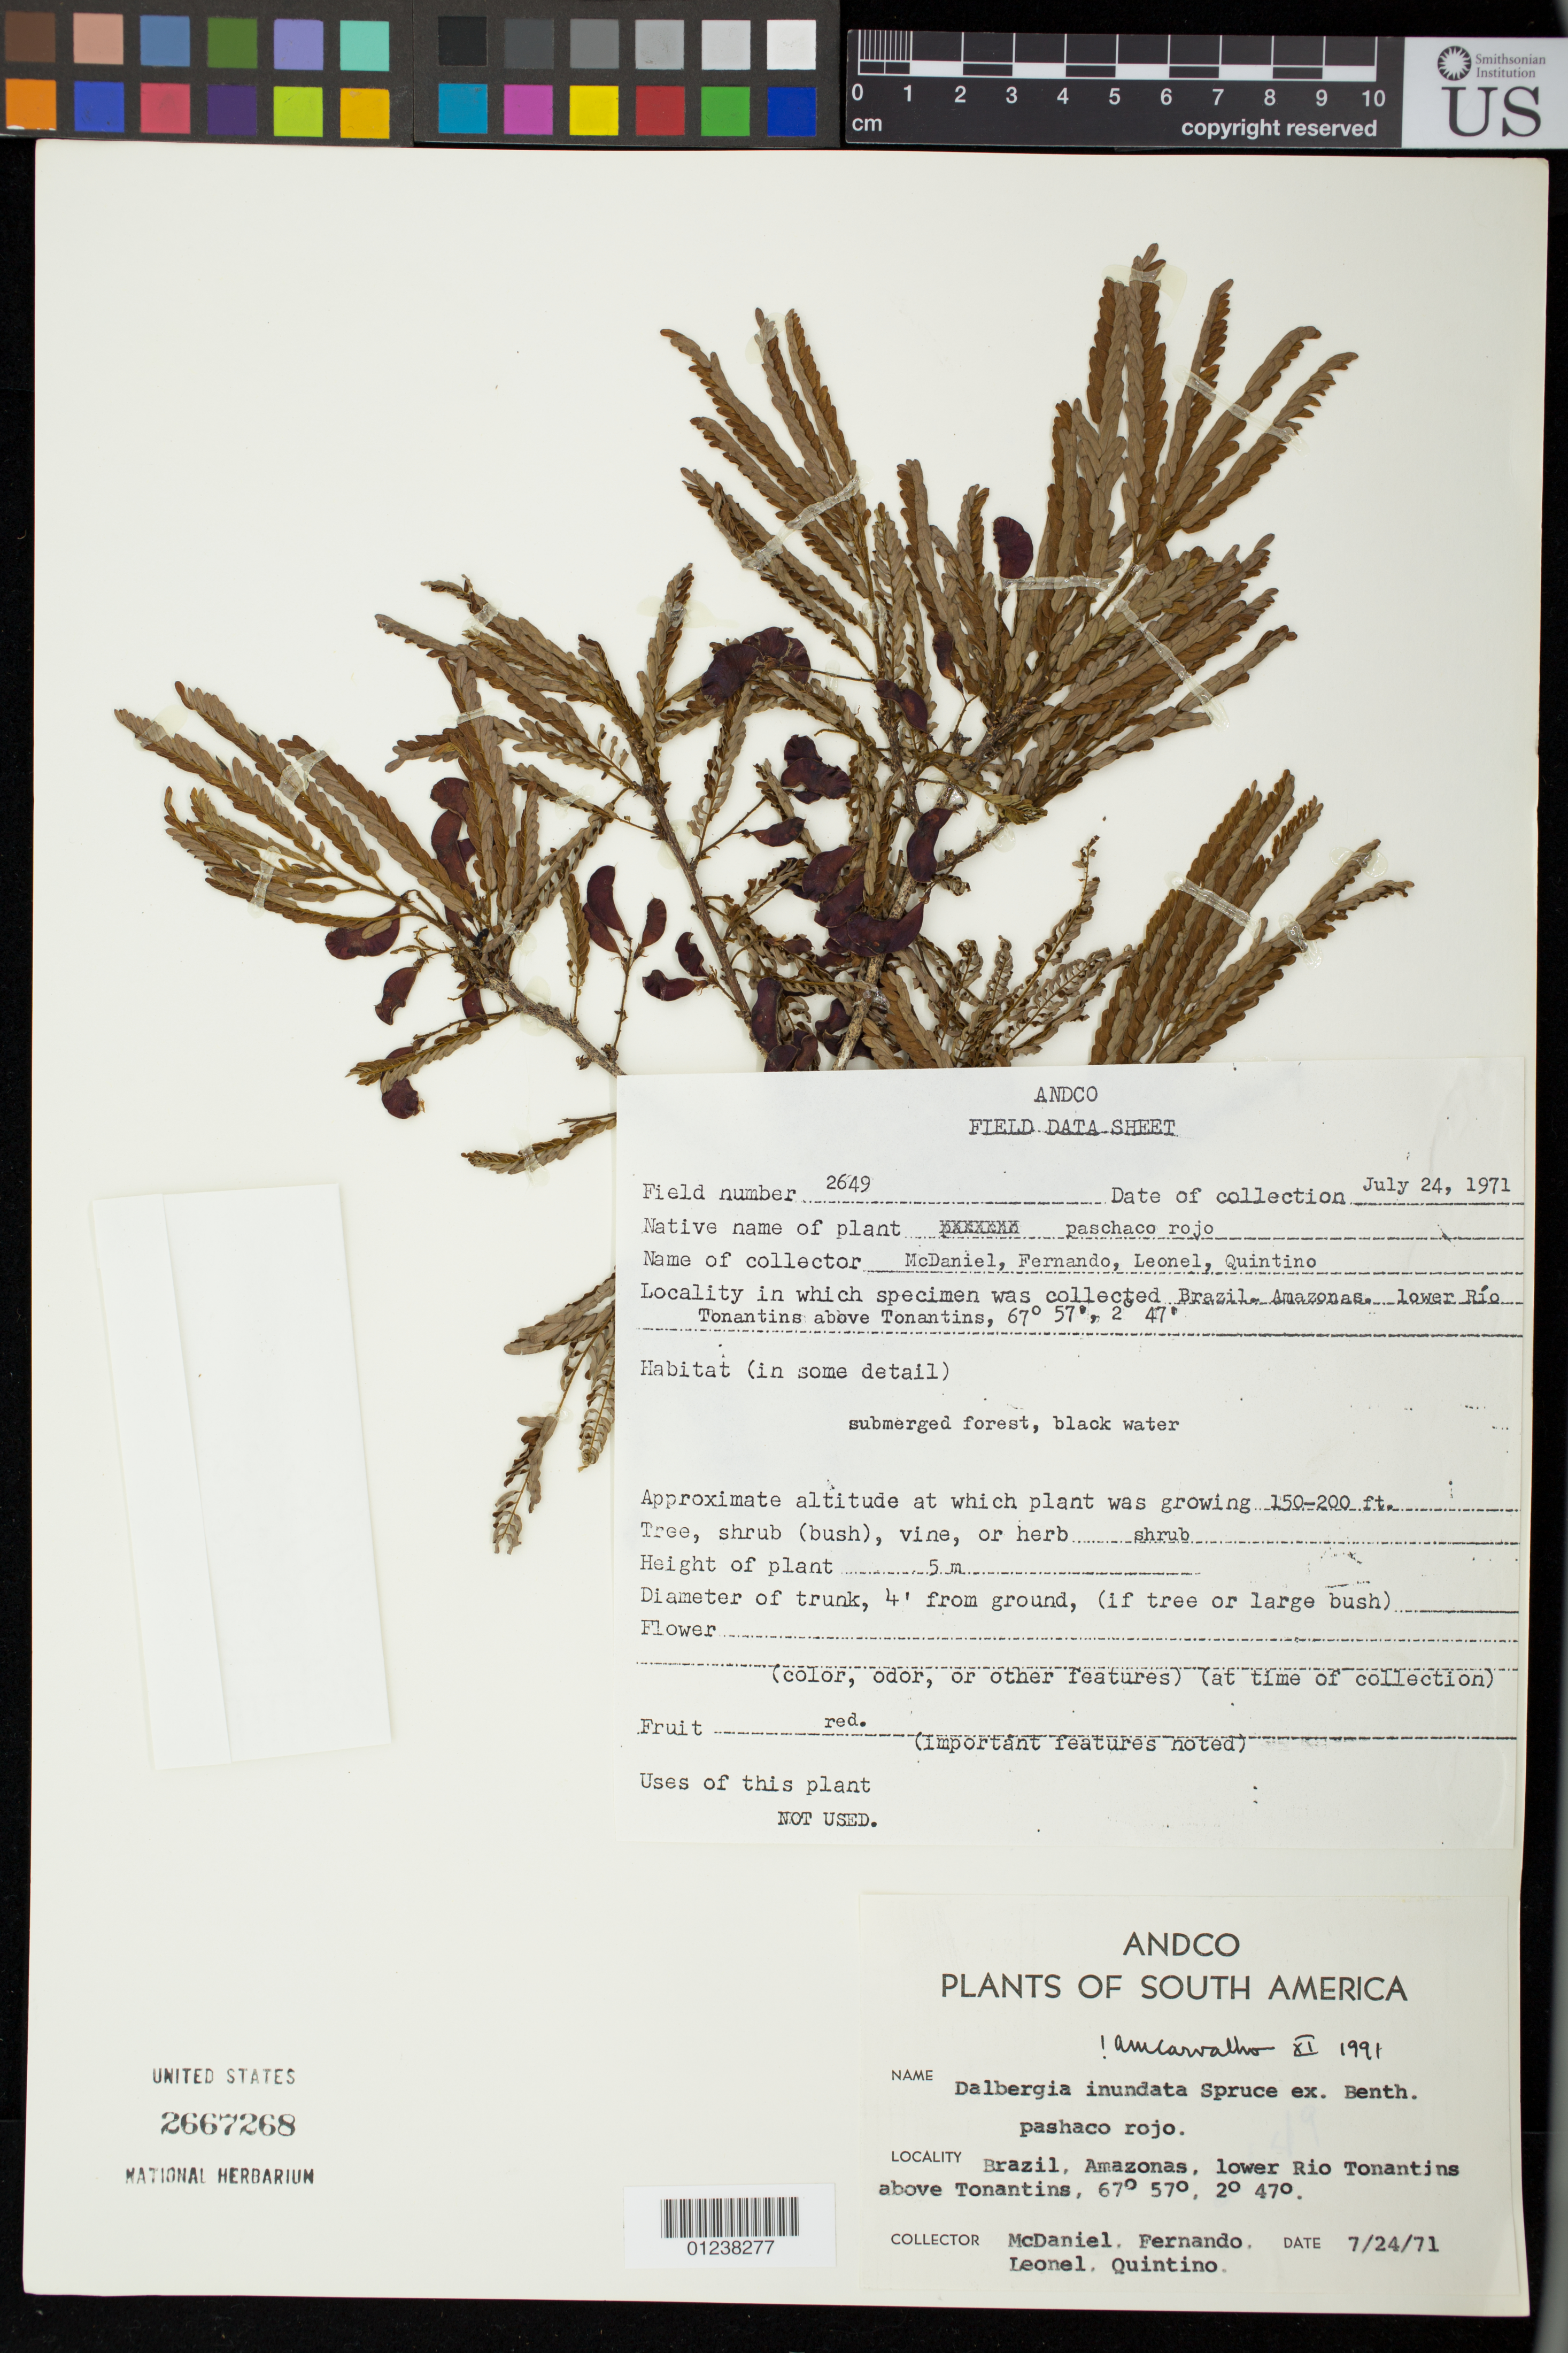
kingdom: Plantae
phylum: Tracheophyta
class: Magnoliopsida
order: Fabales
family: Fabaceae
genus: Dalbergia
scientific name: Dalbergia inundata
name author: Benth.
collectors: F. McDaniel & Q. Leonel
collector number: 2649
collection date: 1971-07-24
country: Brazil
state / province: Amazonas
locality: Lower Rio Tonantins above Tonantins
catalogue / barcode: US 2667268